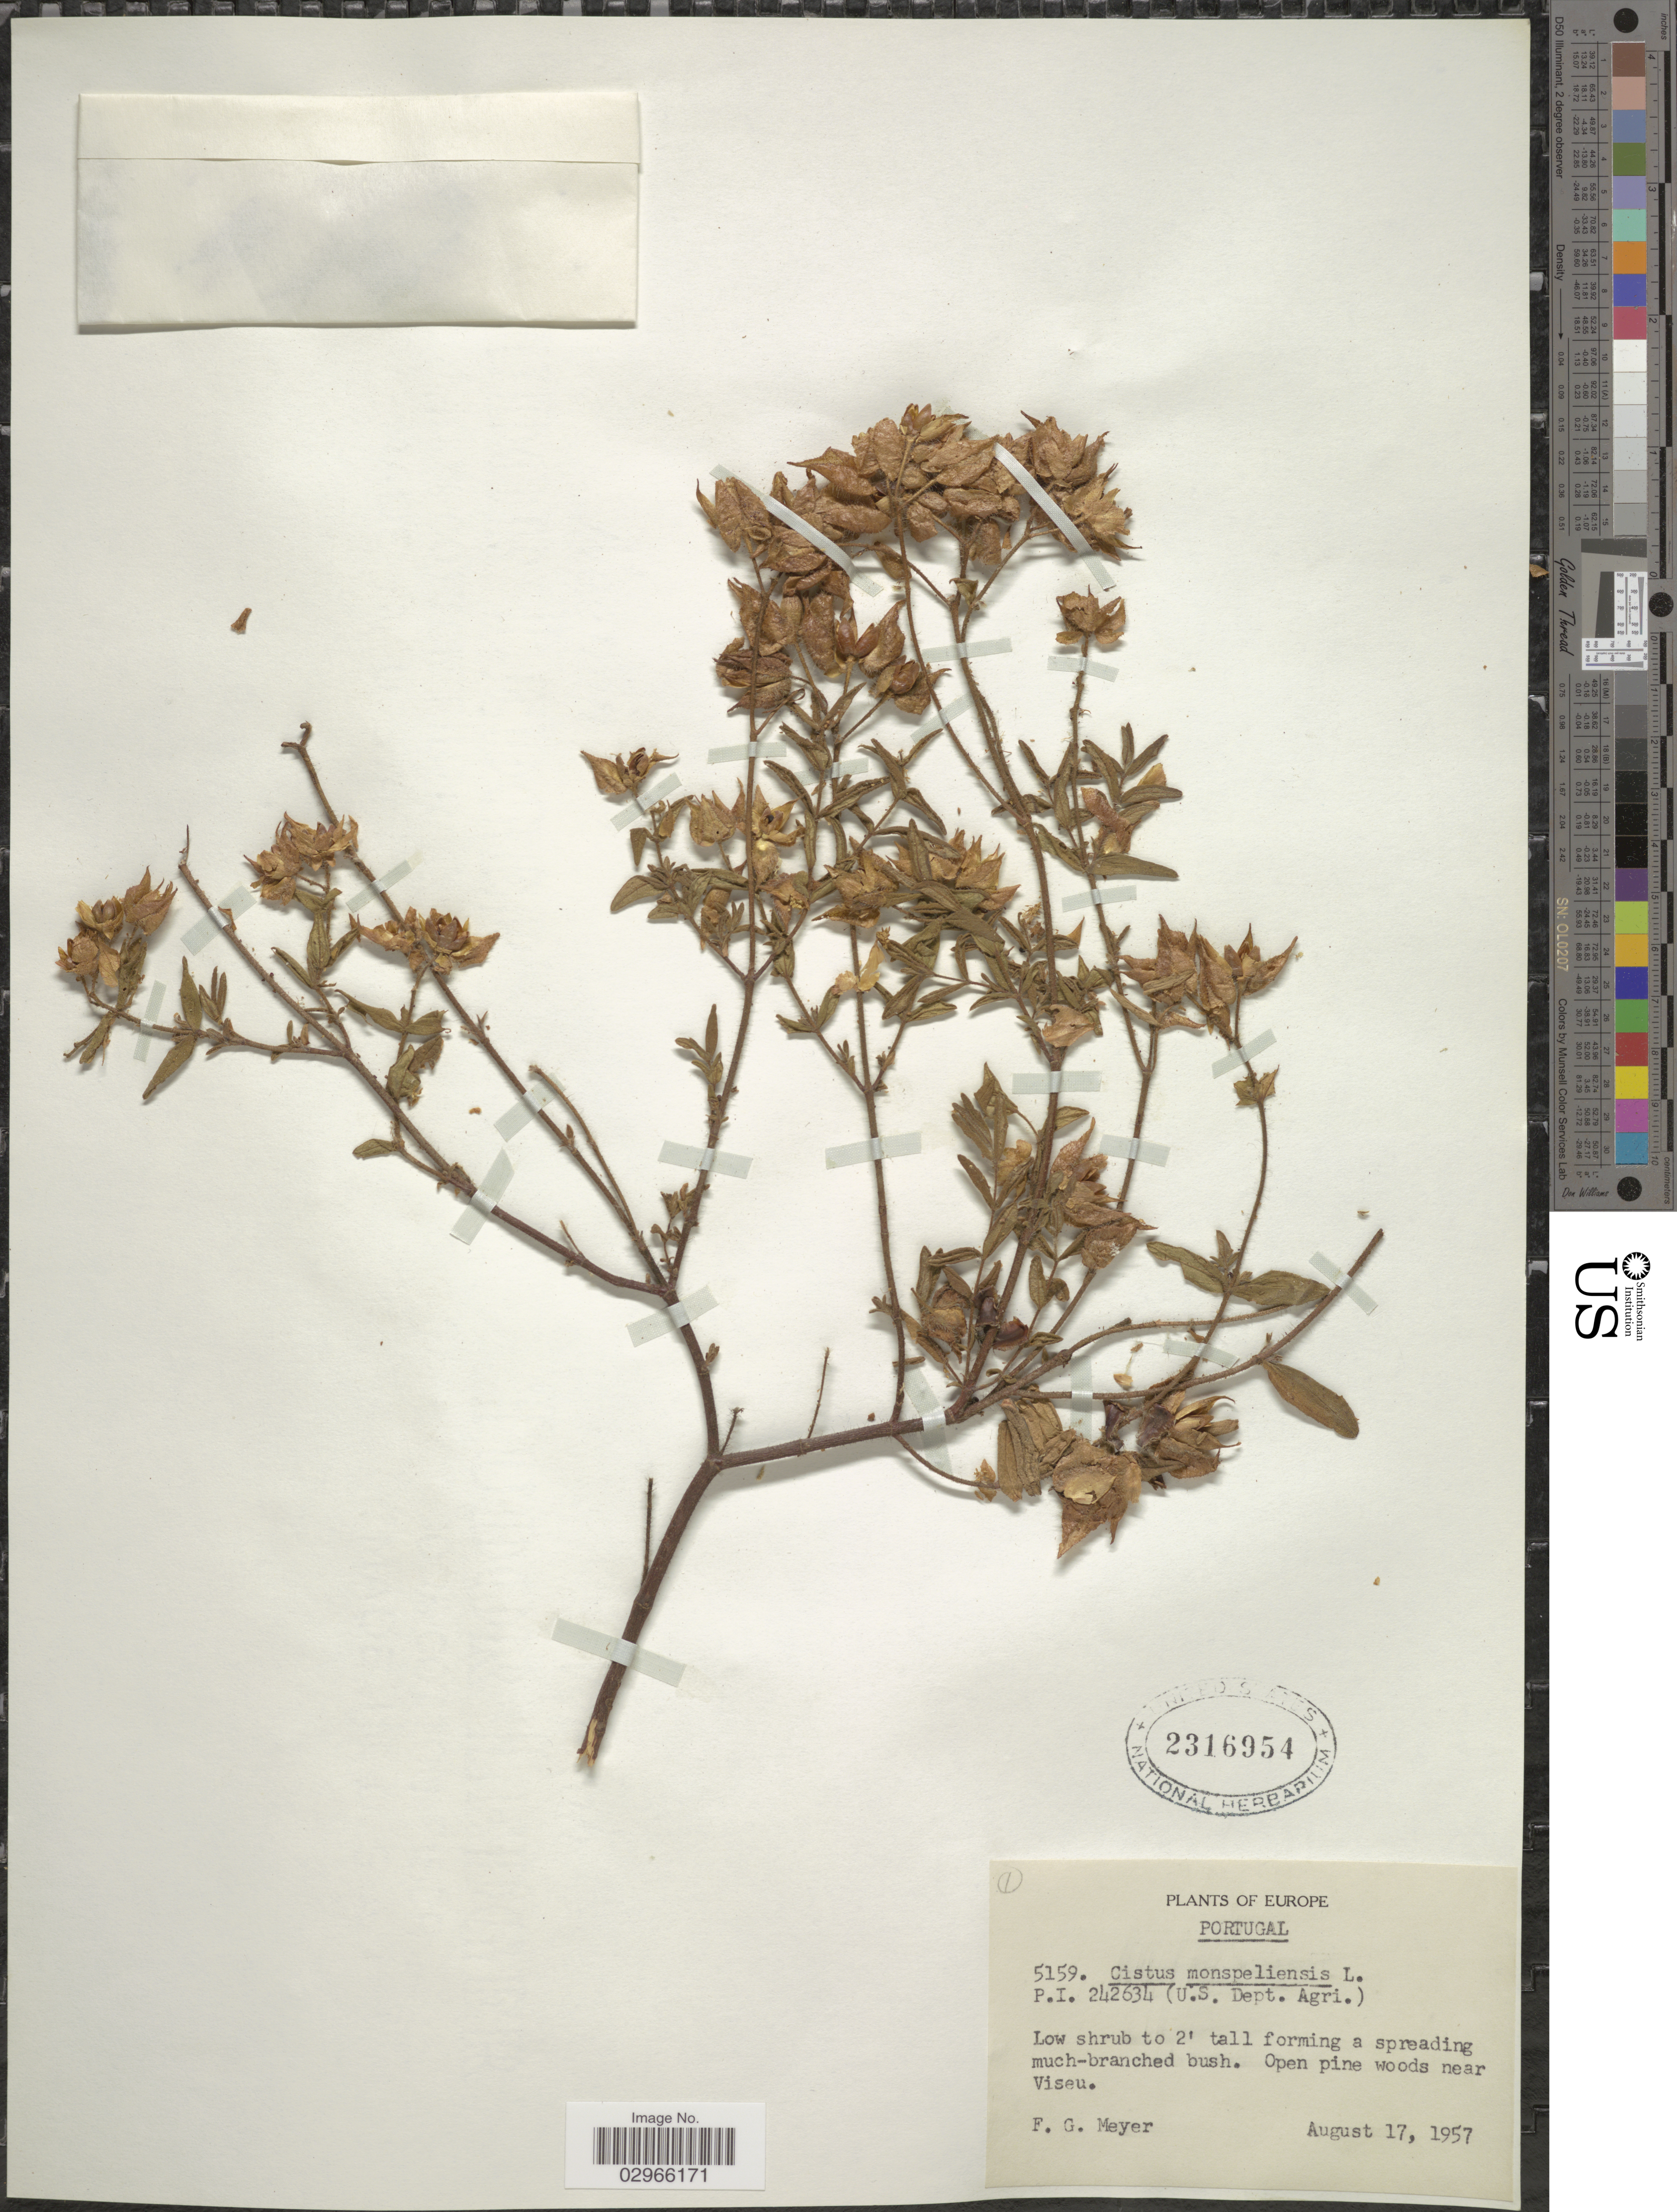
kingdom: Plantae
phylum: Tracheophyta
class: Magnoliopsida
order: Malvales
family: Cistaceae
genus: Cistus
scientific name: Cistus monspeliensis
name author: L.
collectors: F. G. Meyer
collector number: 5159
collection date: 1957-08-17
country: Portugal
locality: Open pine woods near Viseu.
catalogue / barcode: US 2316954